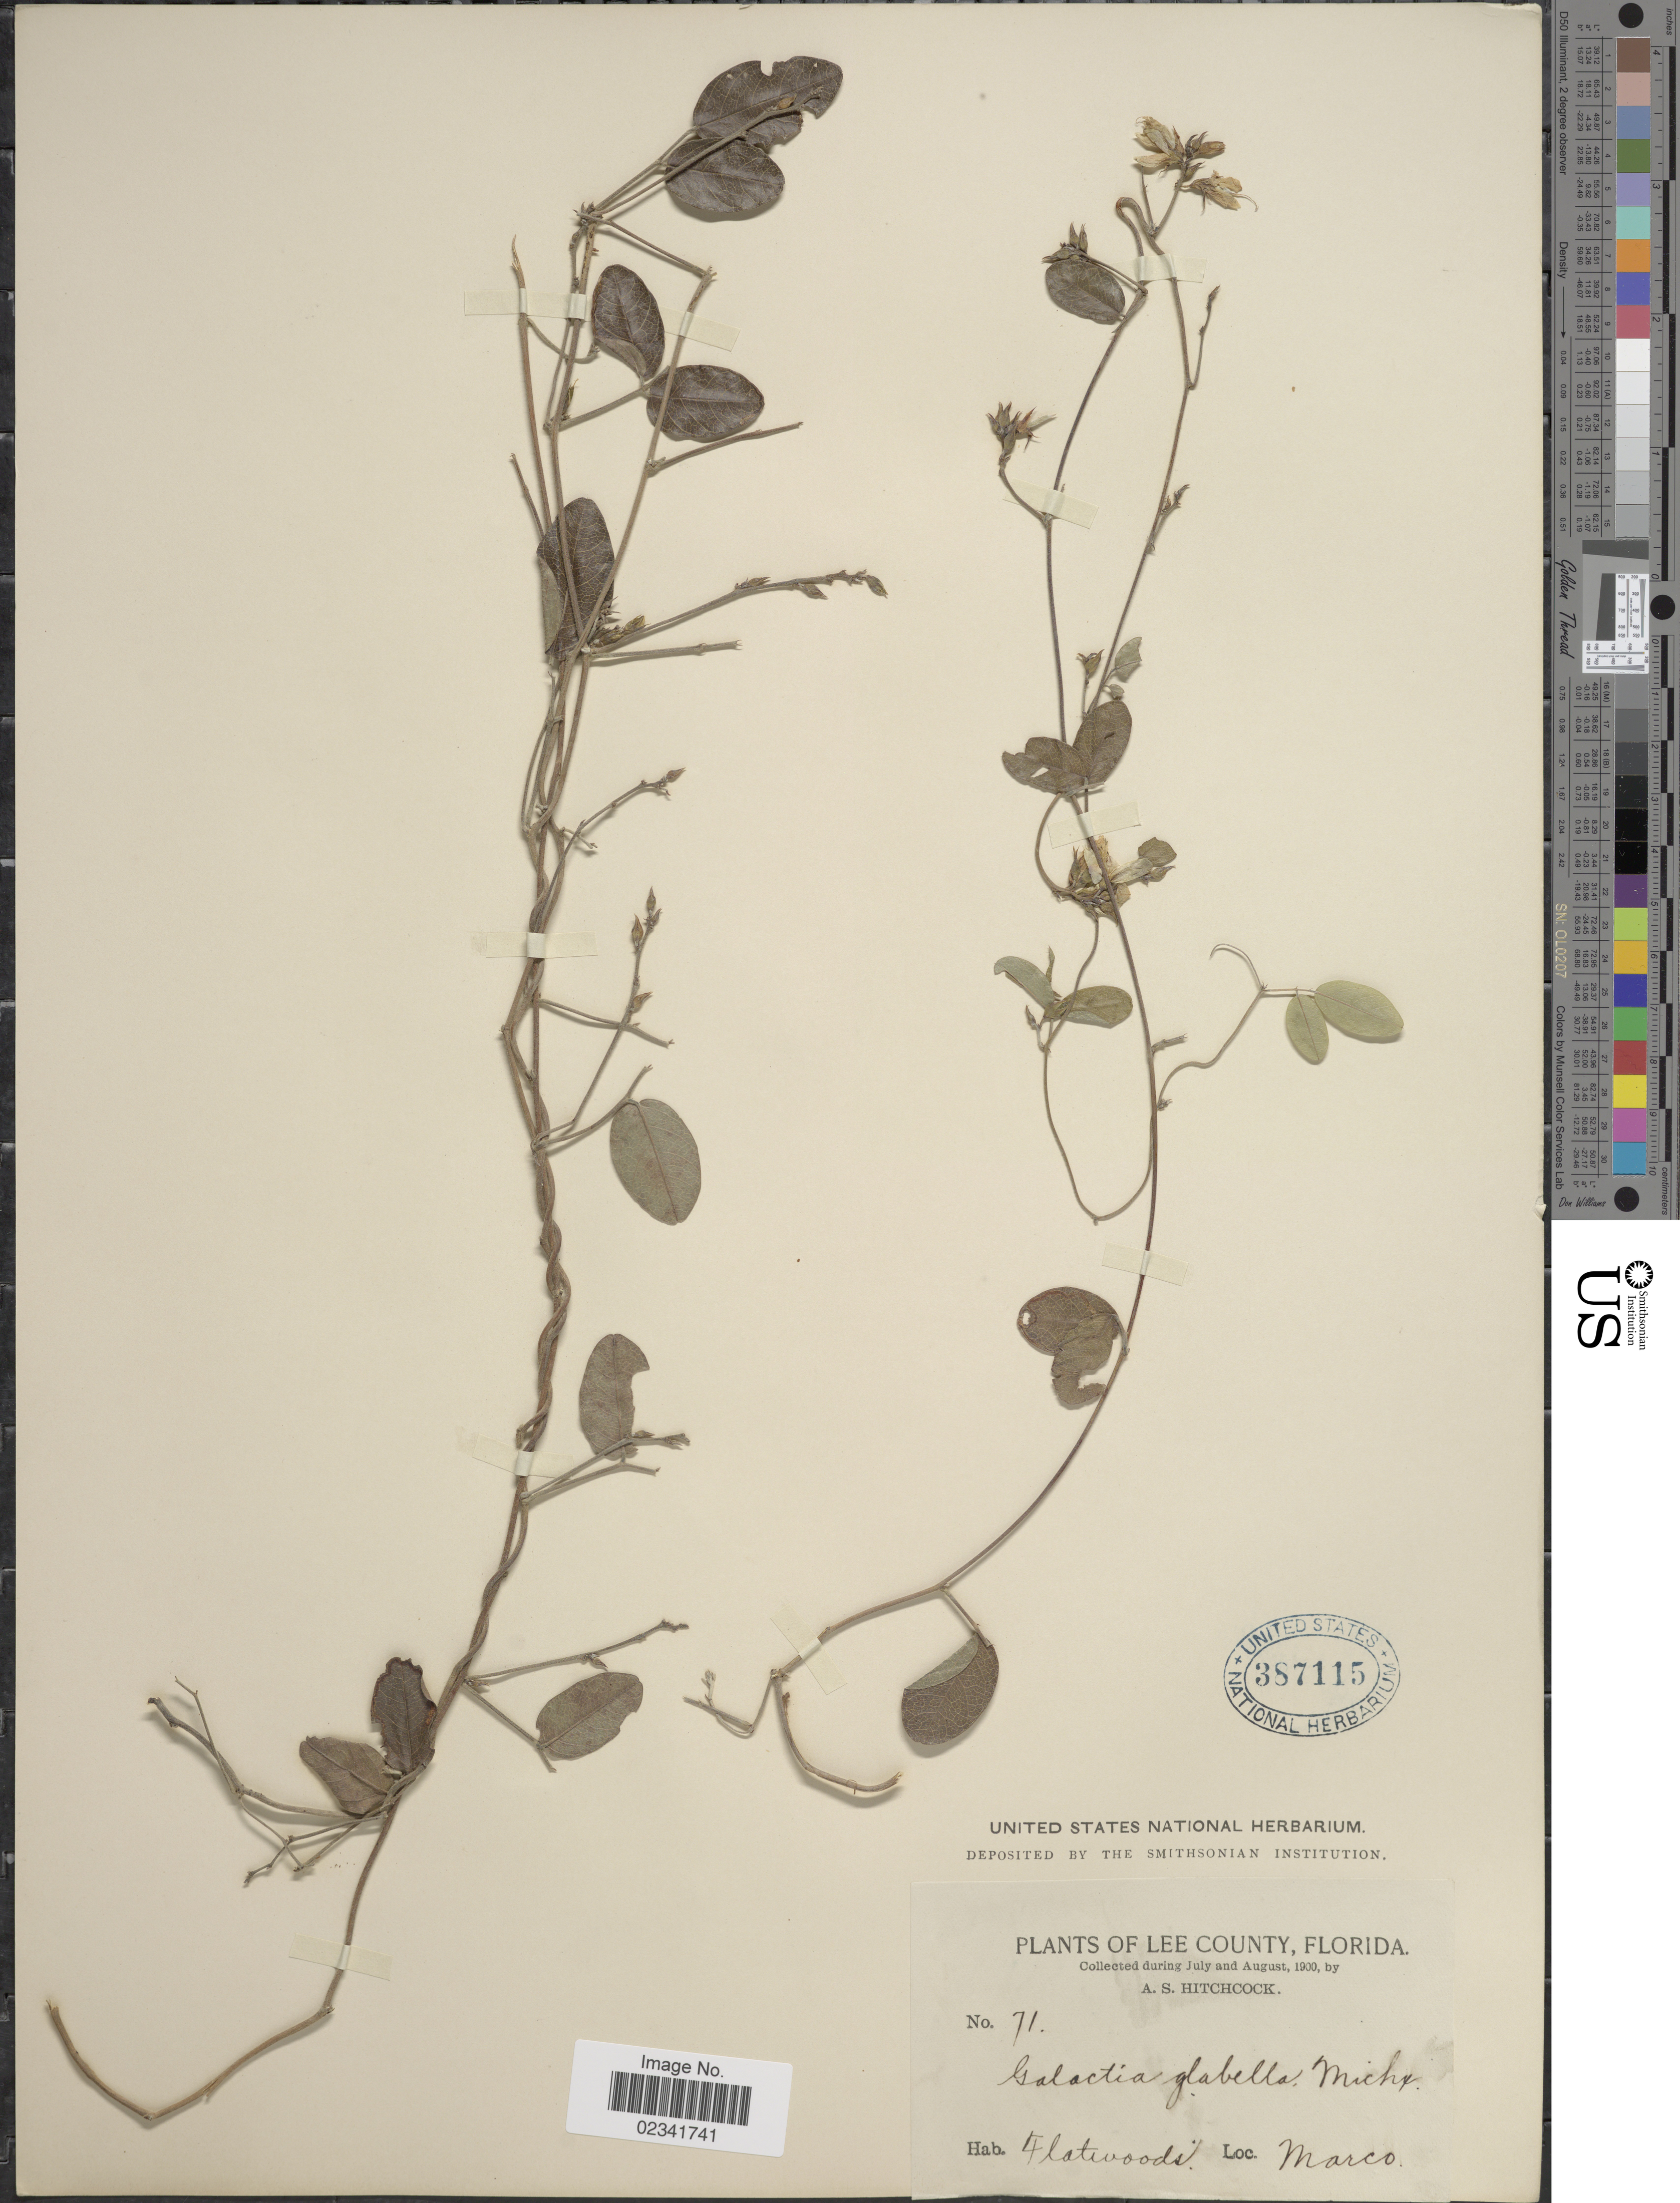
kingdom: Plantae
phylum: Tracheophyta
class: Magnoliopsida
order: Fabales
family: Fabaceae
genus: Galactia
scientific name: Galactia regularis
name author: (L.) Britton, Stearns & Poggenb.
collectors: A. S. Hitchcock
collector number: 71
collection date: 1900-07/1900-08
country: United States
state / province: Florida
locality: Lee County, Florida, Marco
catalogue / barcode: US 387115